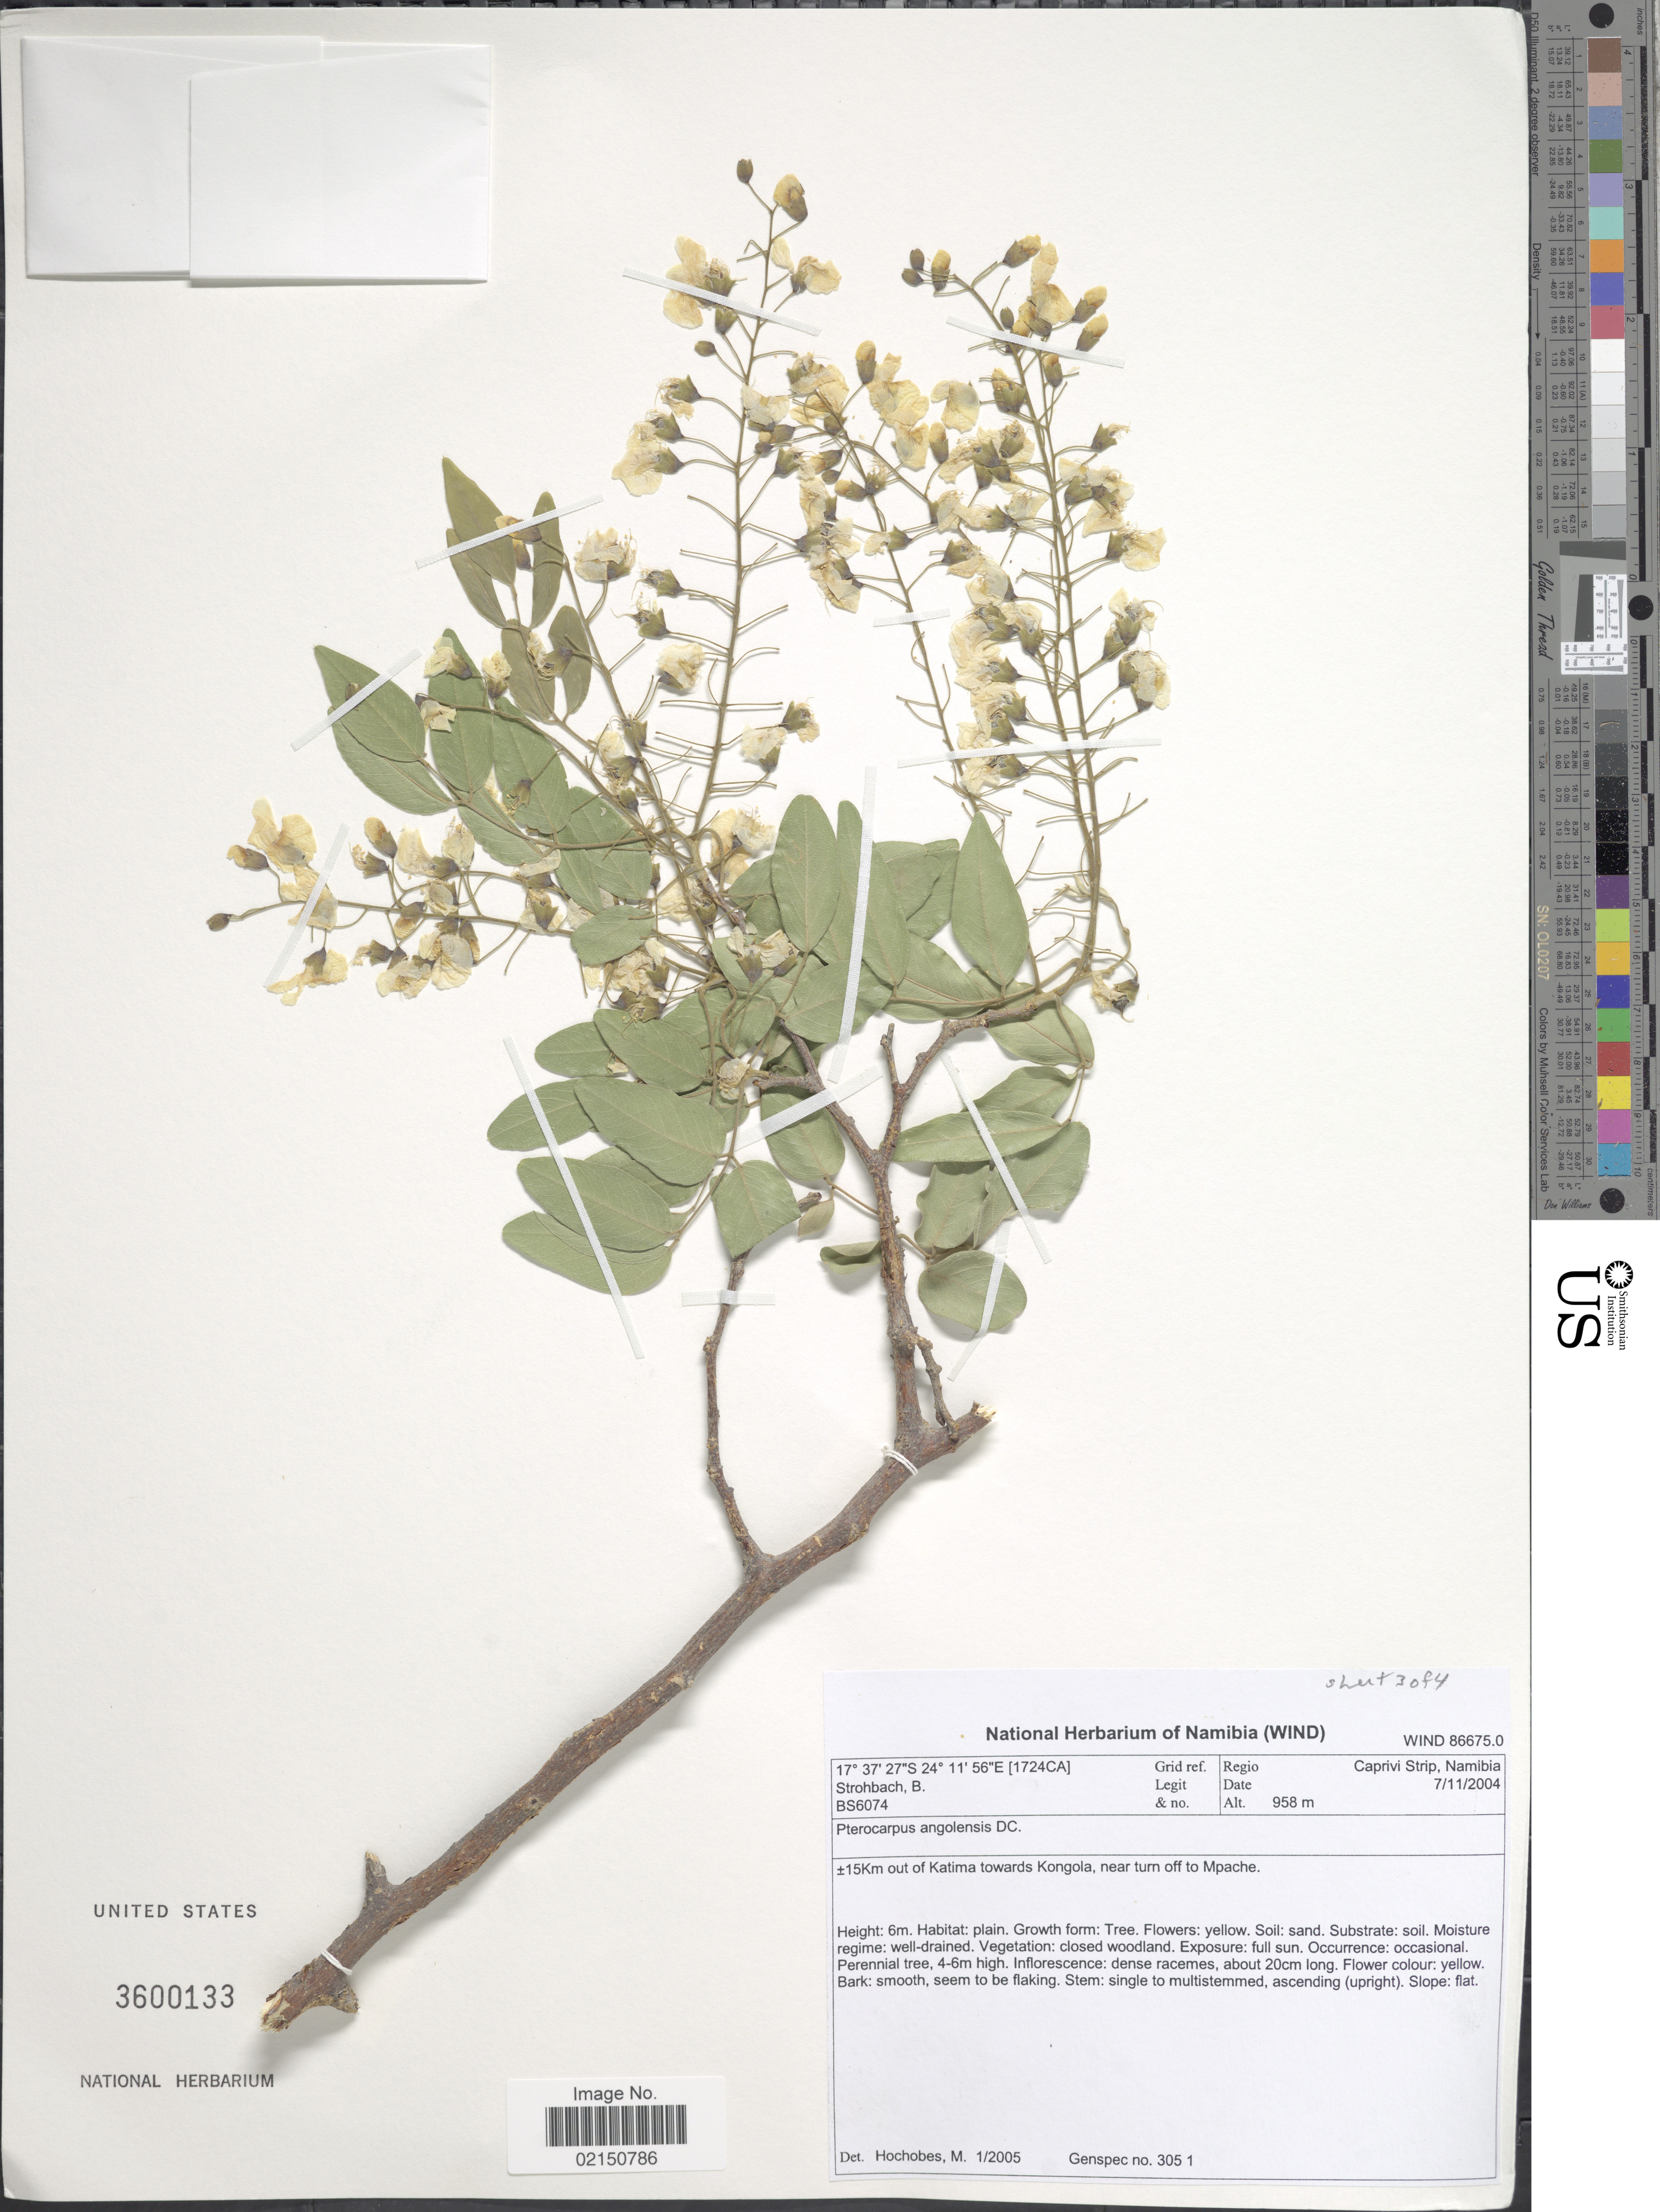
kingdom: Plantae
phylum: Tracheophyta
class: Magnoliopsida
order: Fabales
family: Fabaceae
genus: Pterocarpus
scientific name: Pterocarpus angolensis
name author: DC.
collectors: B. Strohbach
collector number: BS6074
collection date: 2004-11-07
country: Namibia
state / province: Caprivi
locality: Caprivi Strip. ± 15Km out of Katima towards Kongola, near turn off to Mpache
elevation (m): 958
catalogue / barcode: US 3600133